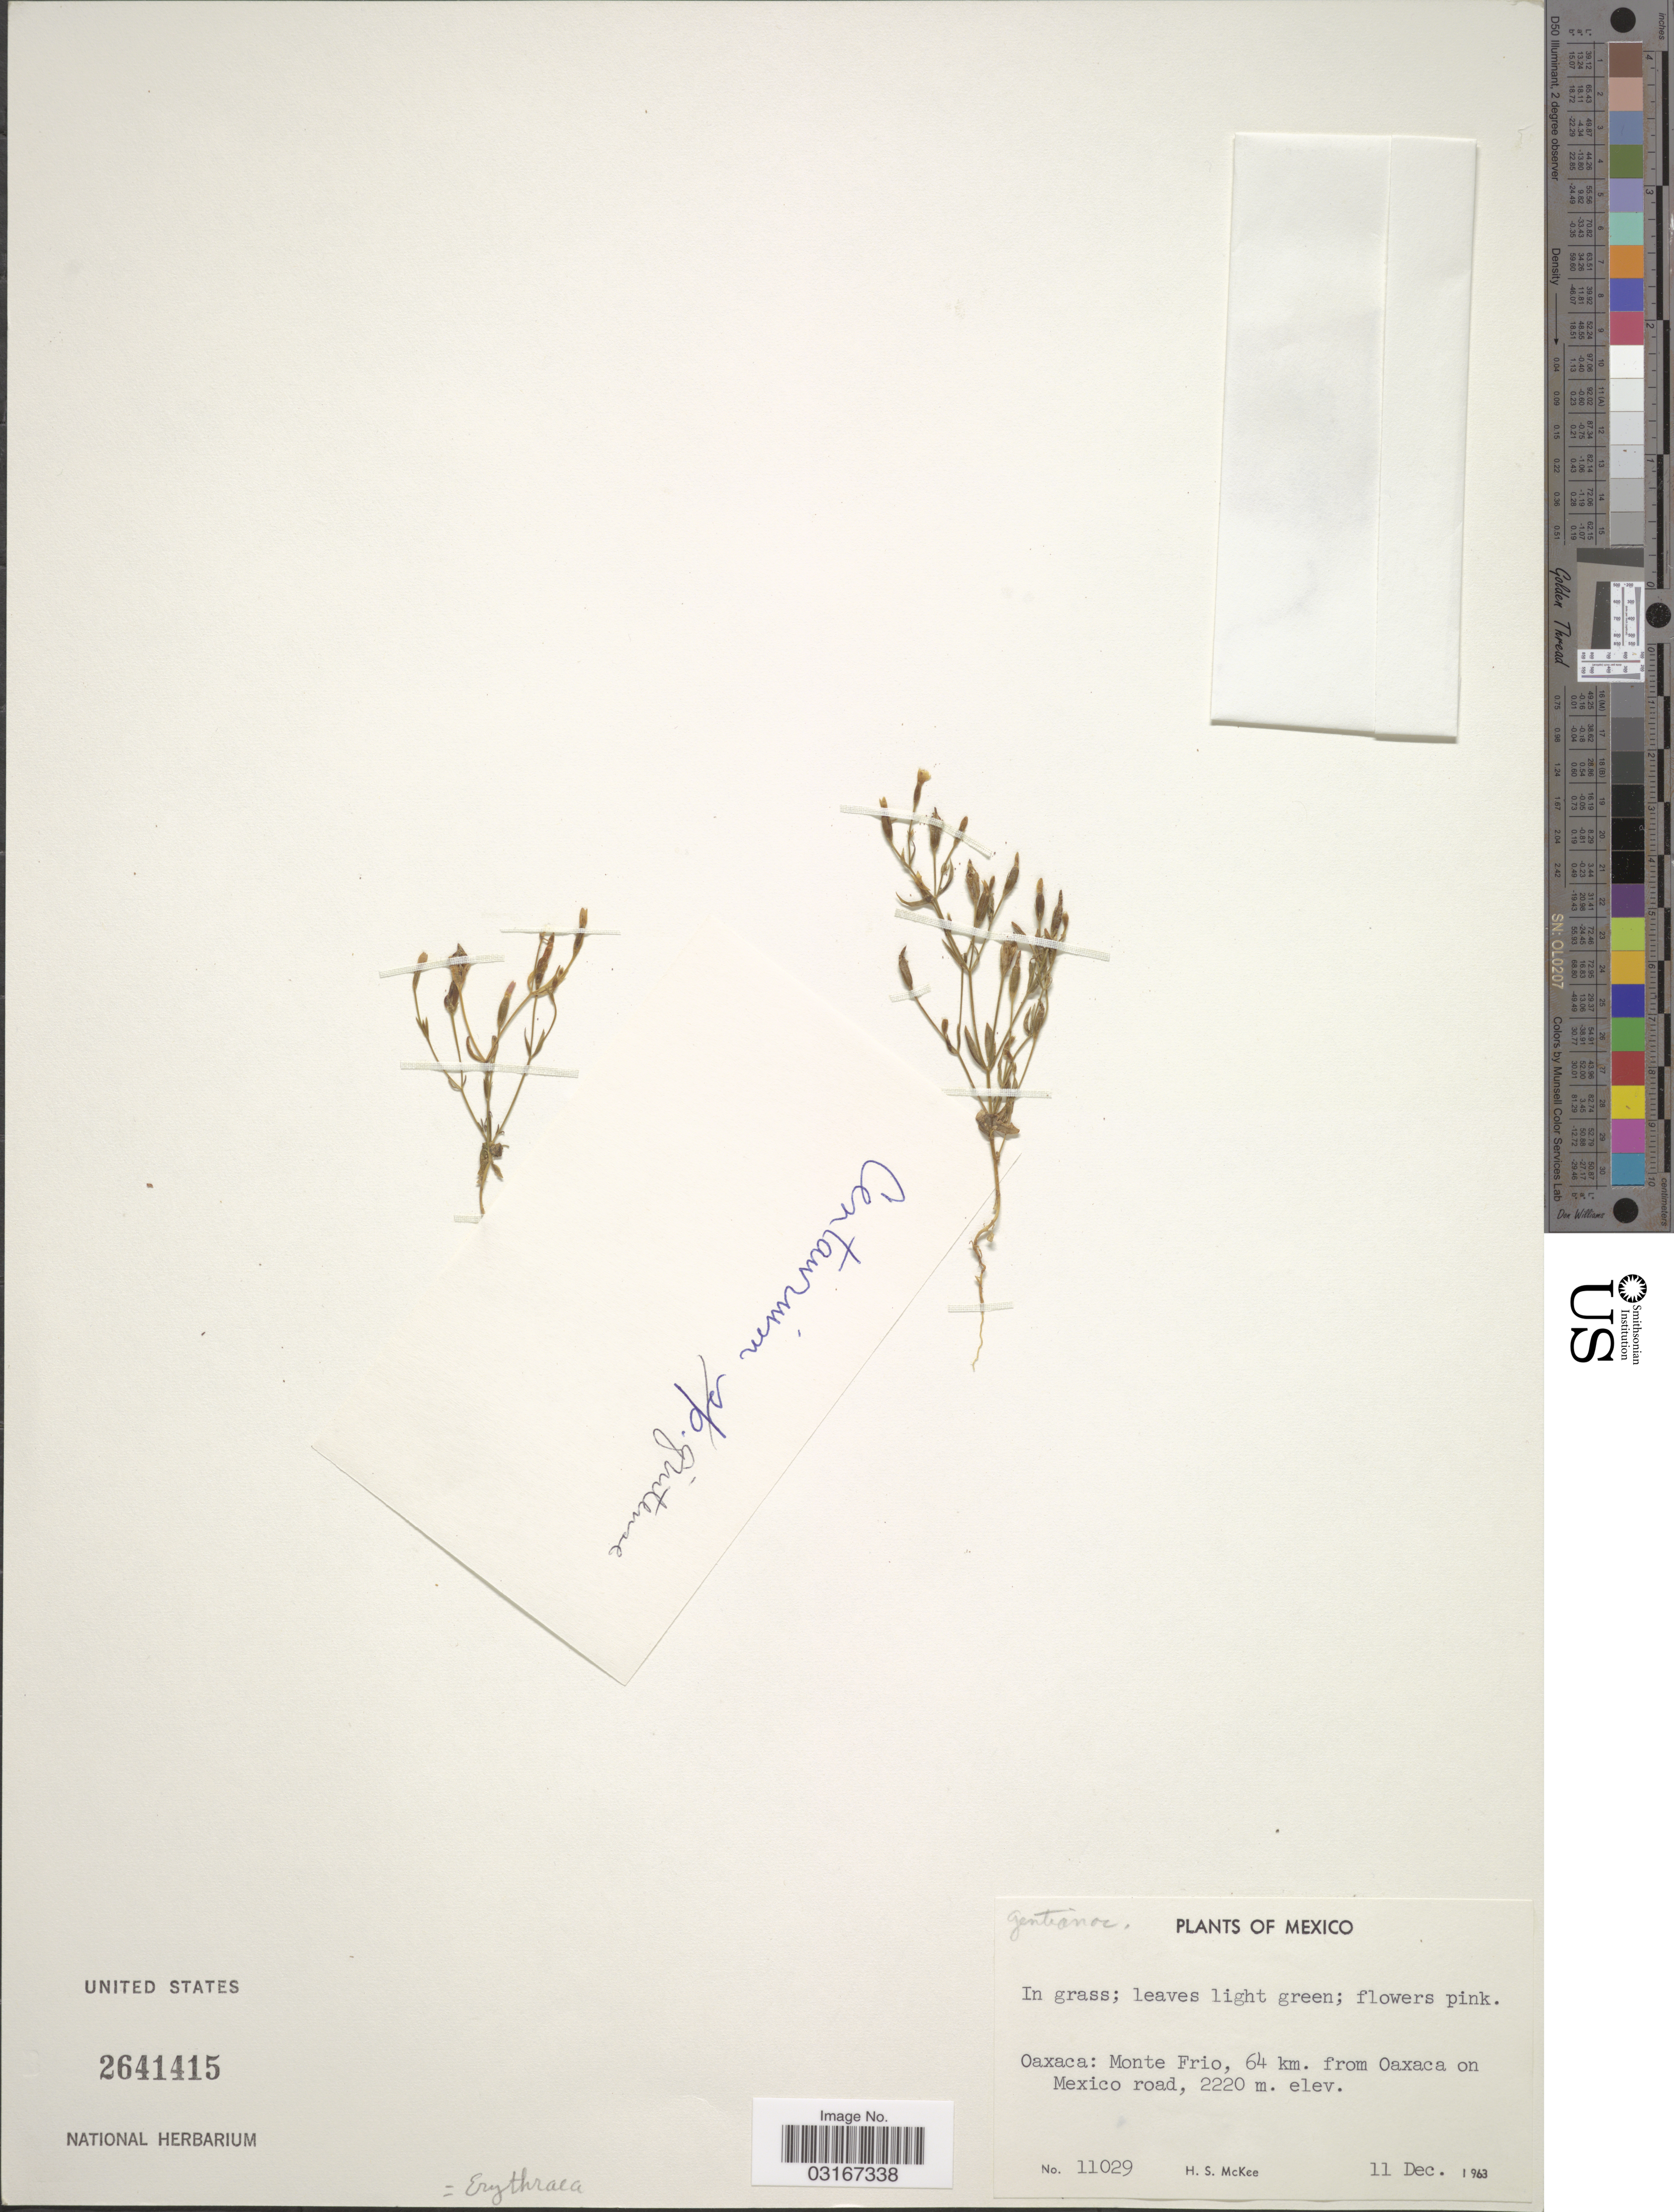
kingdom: Plantae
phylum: Tracheophyta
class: Magnoliopsida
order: Gentianales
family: Gentianaceae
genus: Centaurium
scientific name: Centaurium brachycalyx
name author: Standl. & L.O. Williams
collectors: H. S. McKee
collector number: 11029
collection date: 1963-12-11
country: Mexico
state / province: Oaxaca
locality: Monte Frio, 64 km. from Oaxaca on Mexico road.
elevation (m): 2220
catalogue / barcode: US 2641415